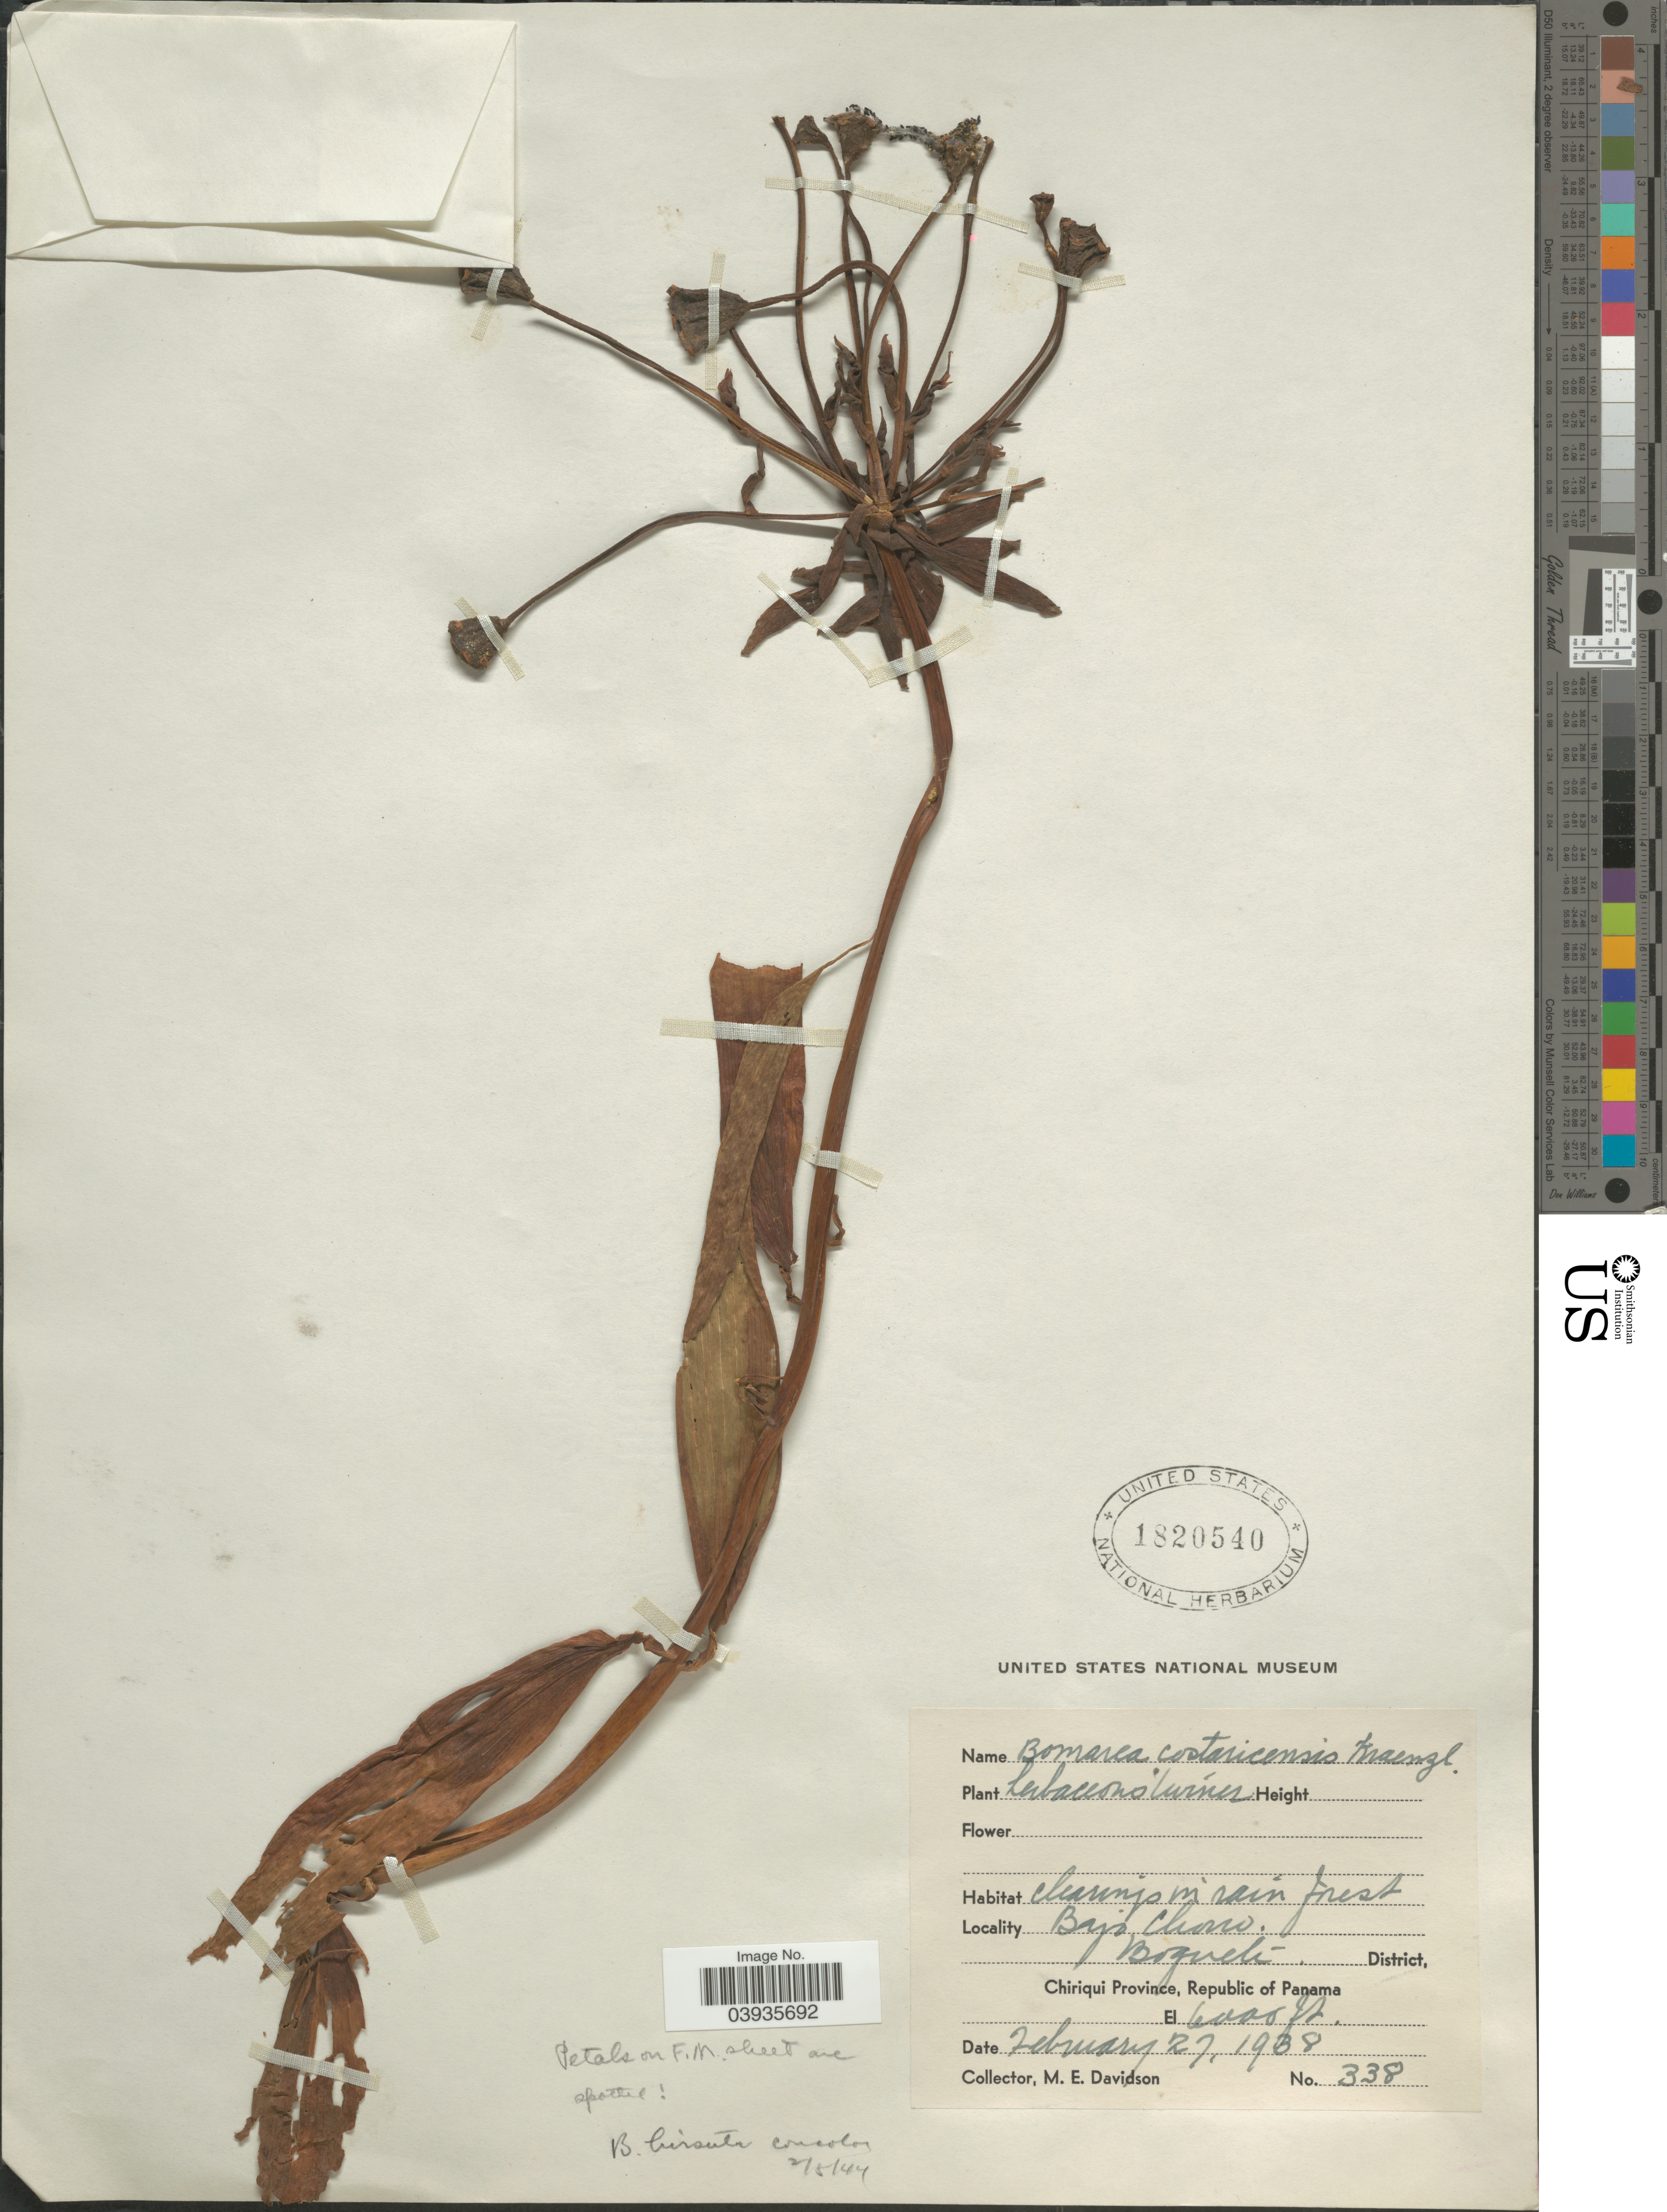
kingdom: Plantae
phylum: Tracheophyta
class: Liliopsida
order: Liliales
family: Alstroemeriaceae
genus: Bomarea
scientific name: Bomarea hirsuta var. concolor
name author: (Cufod.) Killip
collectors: M. E. Davidson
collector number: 338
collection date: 1938-02-27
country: Panama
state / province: Chiriqui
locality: Bajo Chorro. Boquete District.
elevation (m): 1829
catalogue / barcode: US 1820540